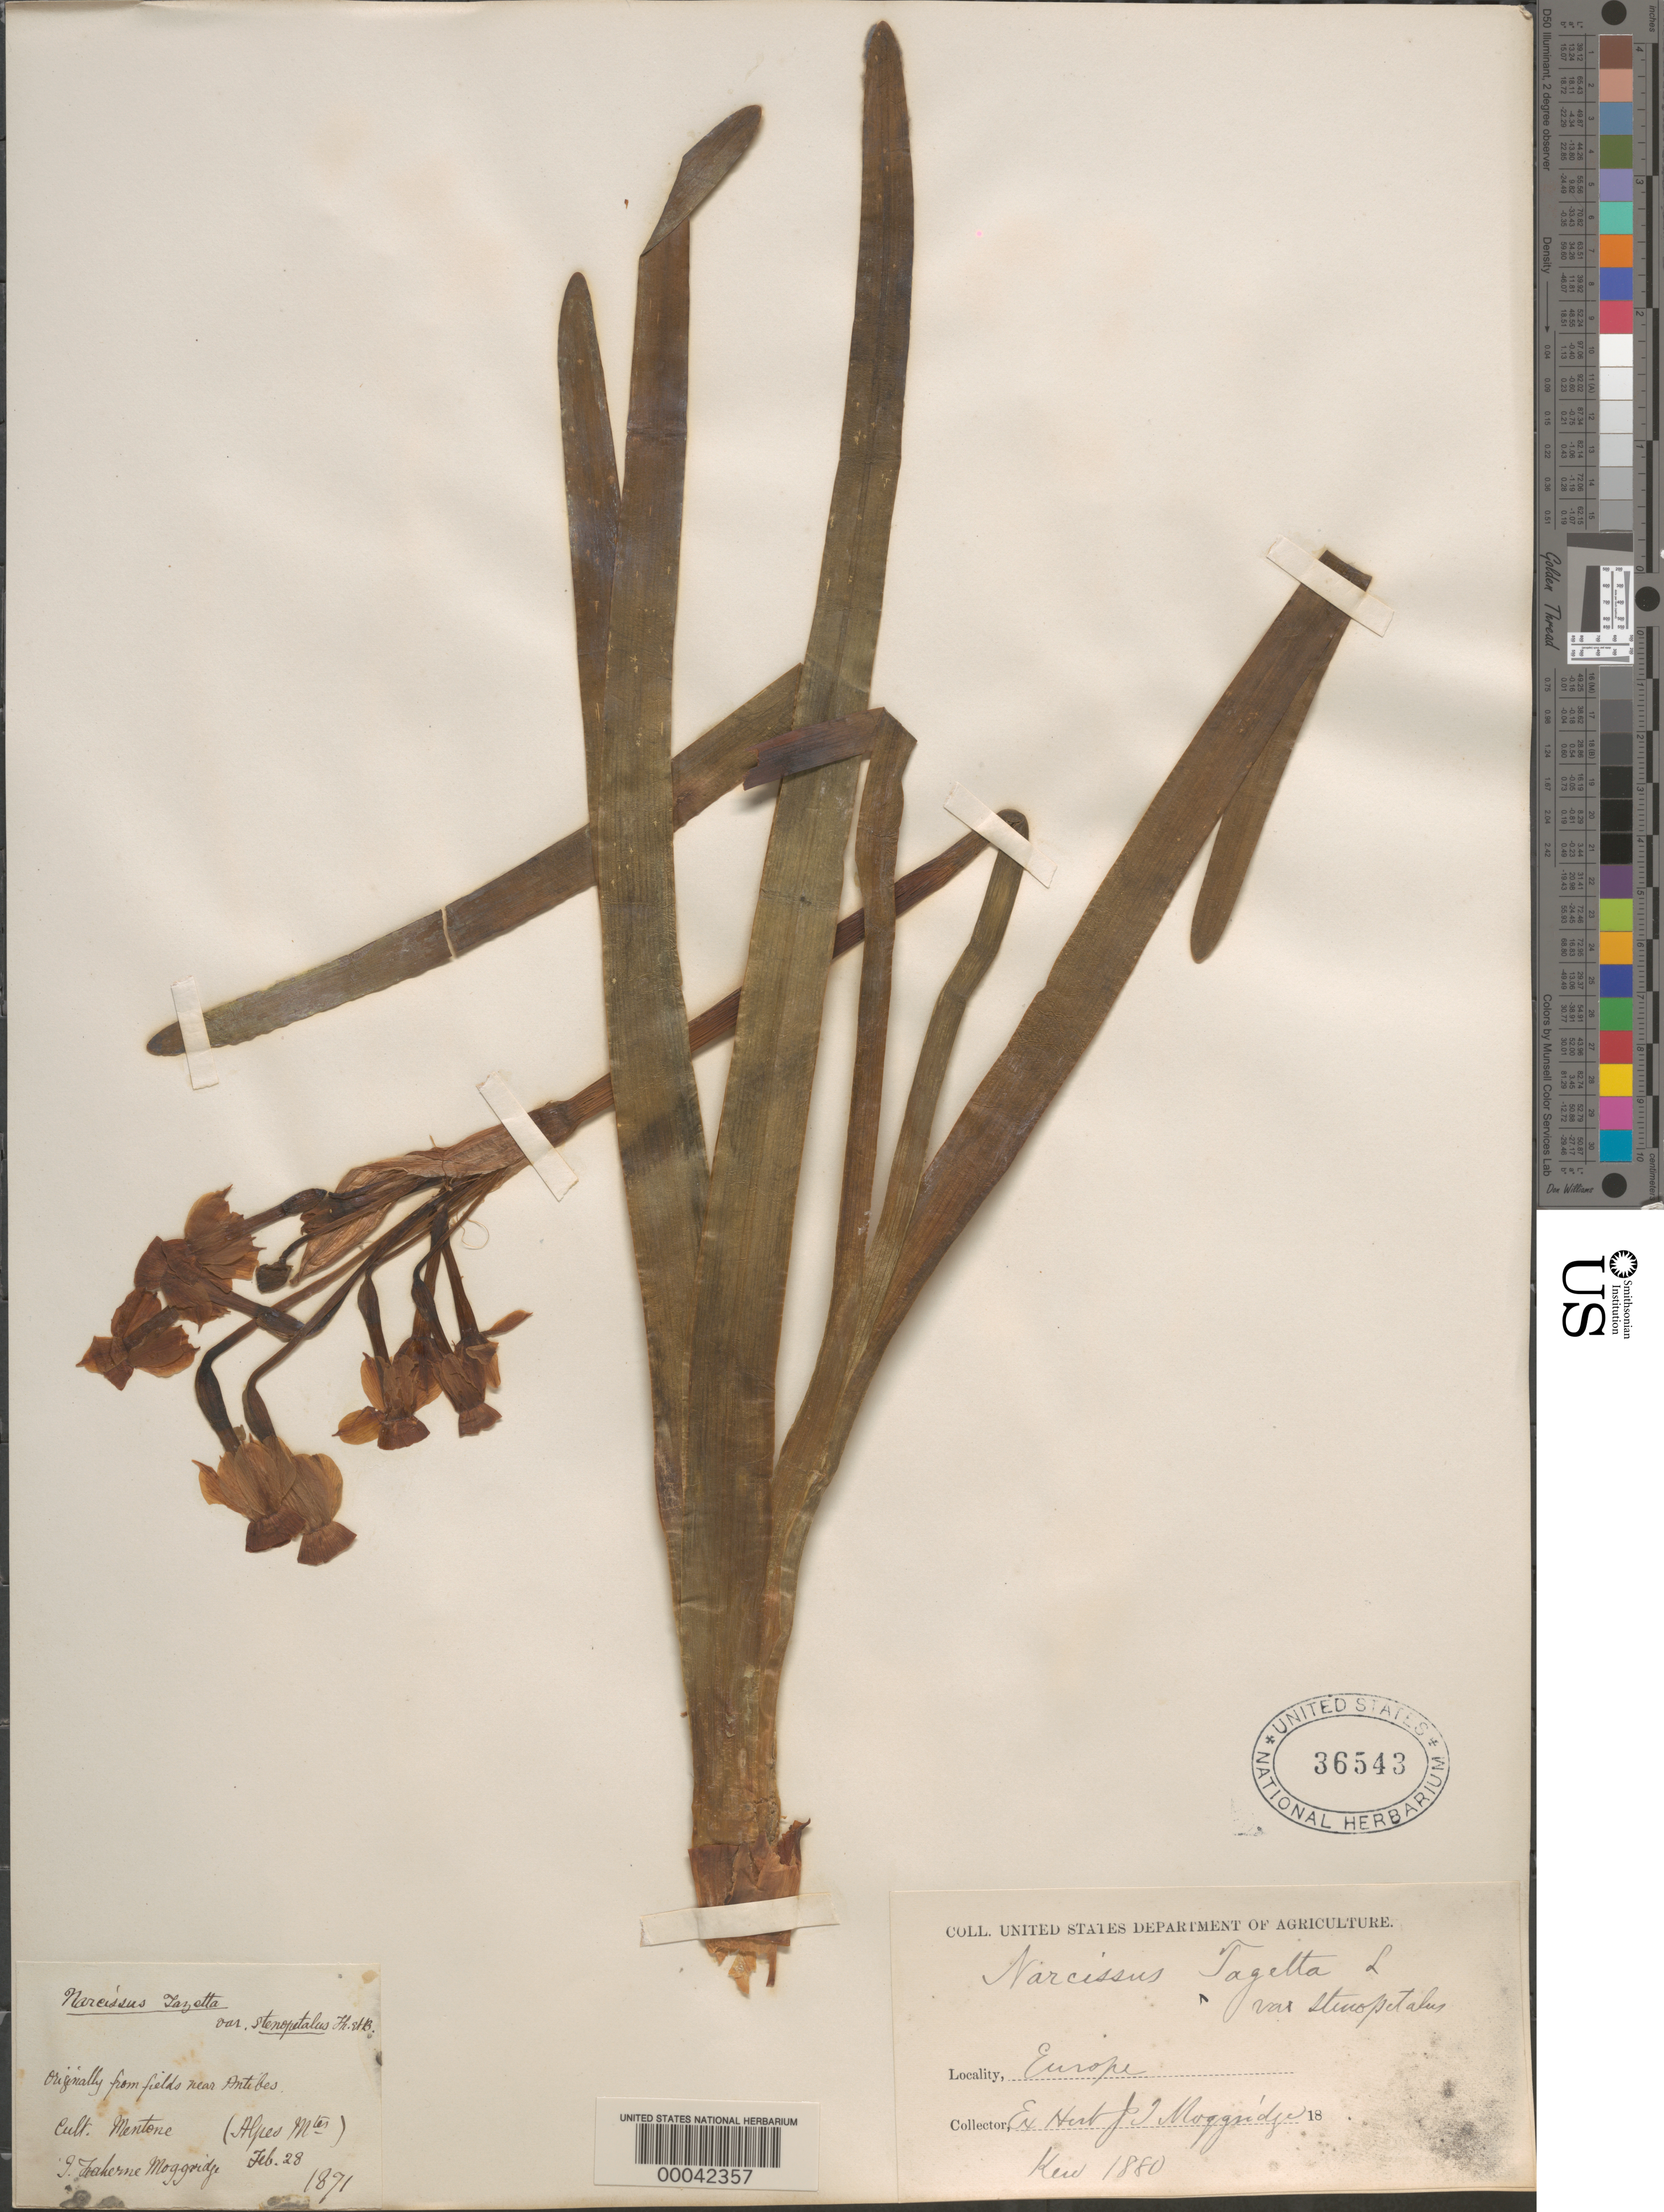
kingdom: Plantae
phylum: Tracheophyta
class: Liliopsida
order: Asparagales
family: Amaryllidaceae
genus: Narcissus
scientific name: Narcissus tazetta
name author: L.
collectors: J. T. Moggridge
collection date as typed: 28 Feb 1871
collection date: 1871-02-28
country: France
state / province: Provence-Alpes-Cote d'Azur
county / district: Alpes-Maritimes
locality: Antibes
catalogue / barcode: US 36543